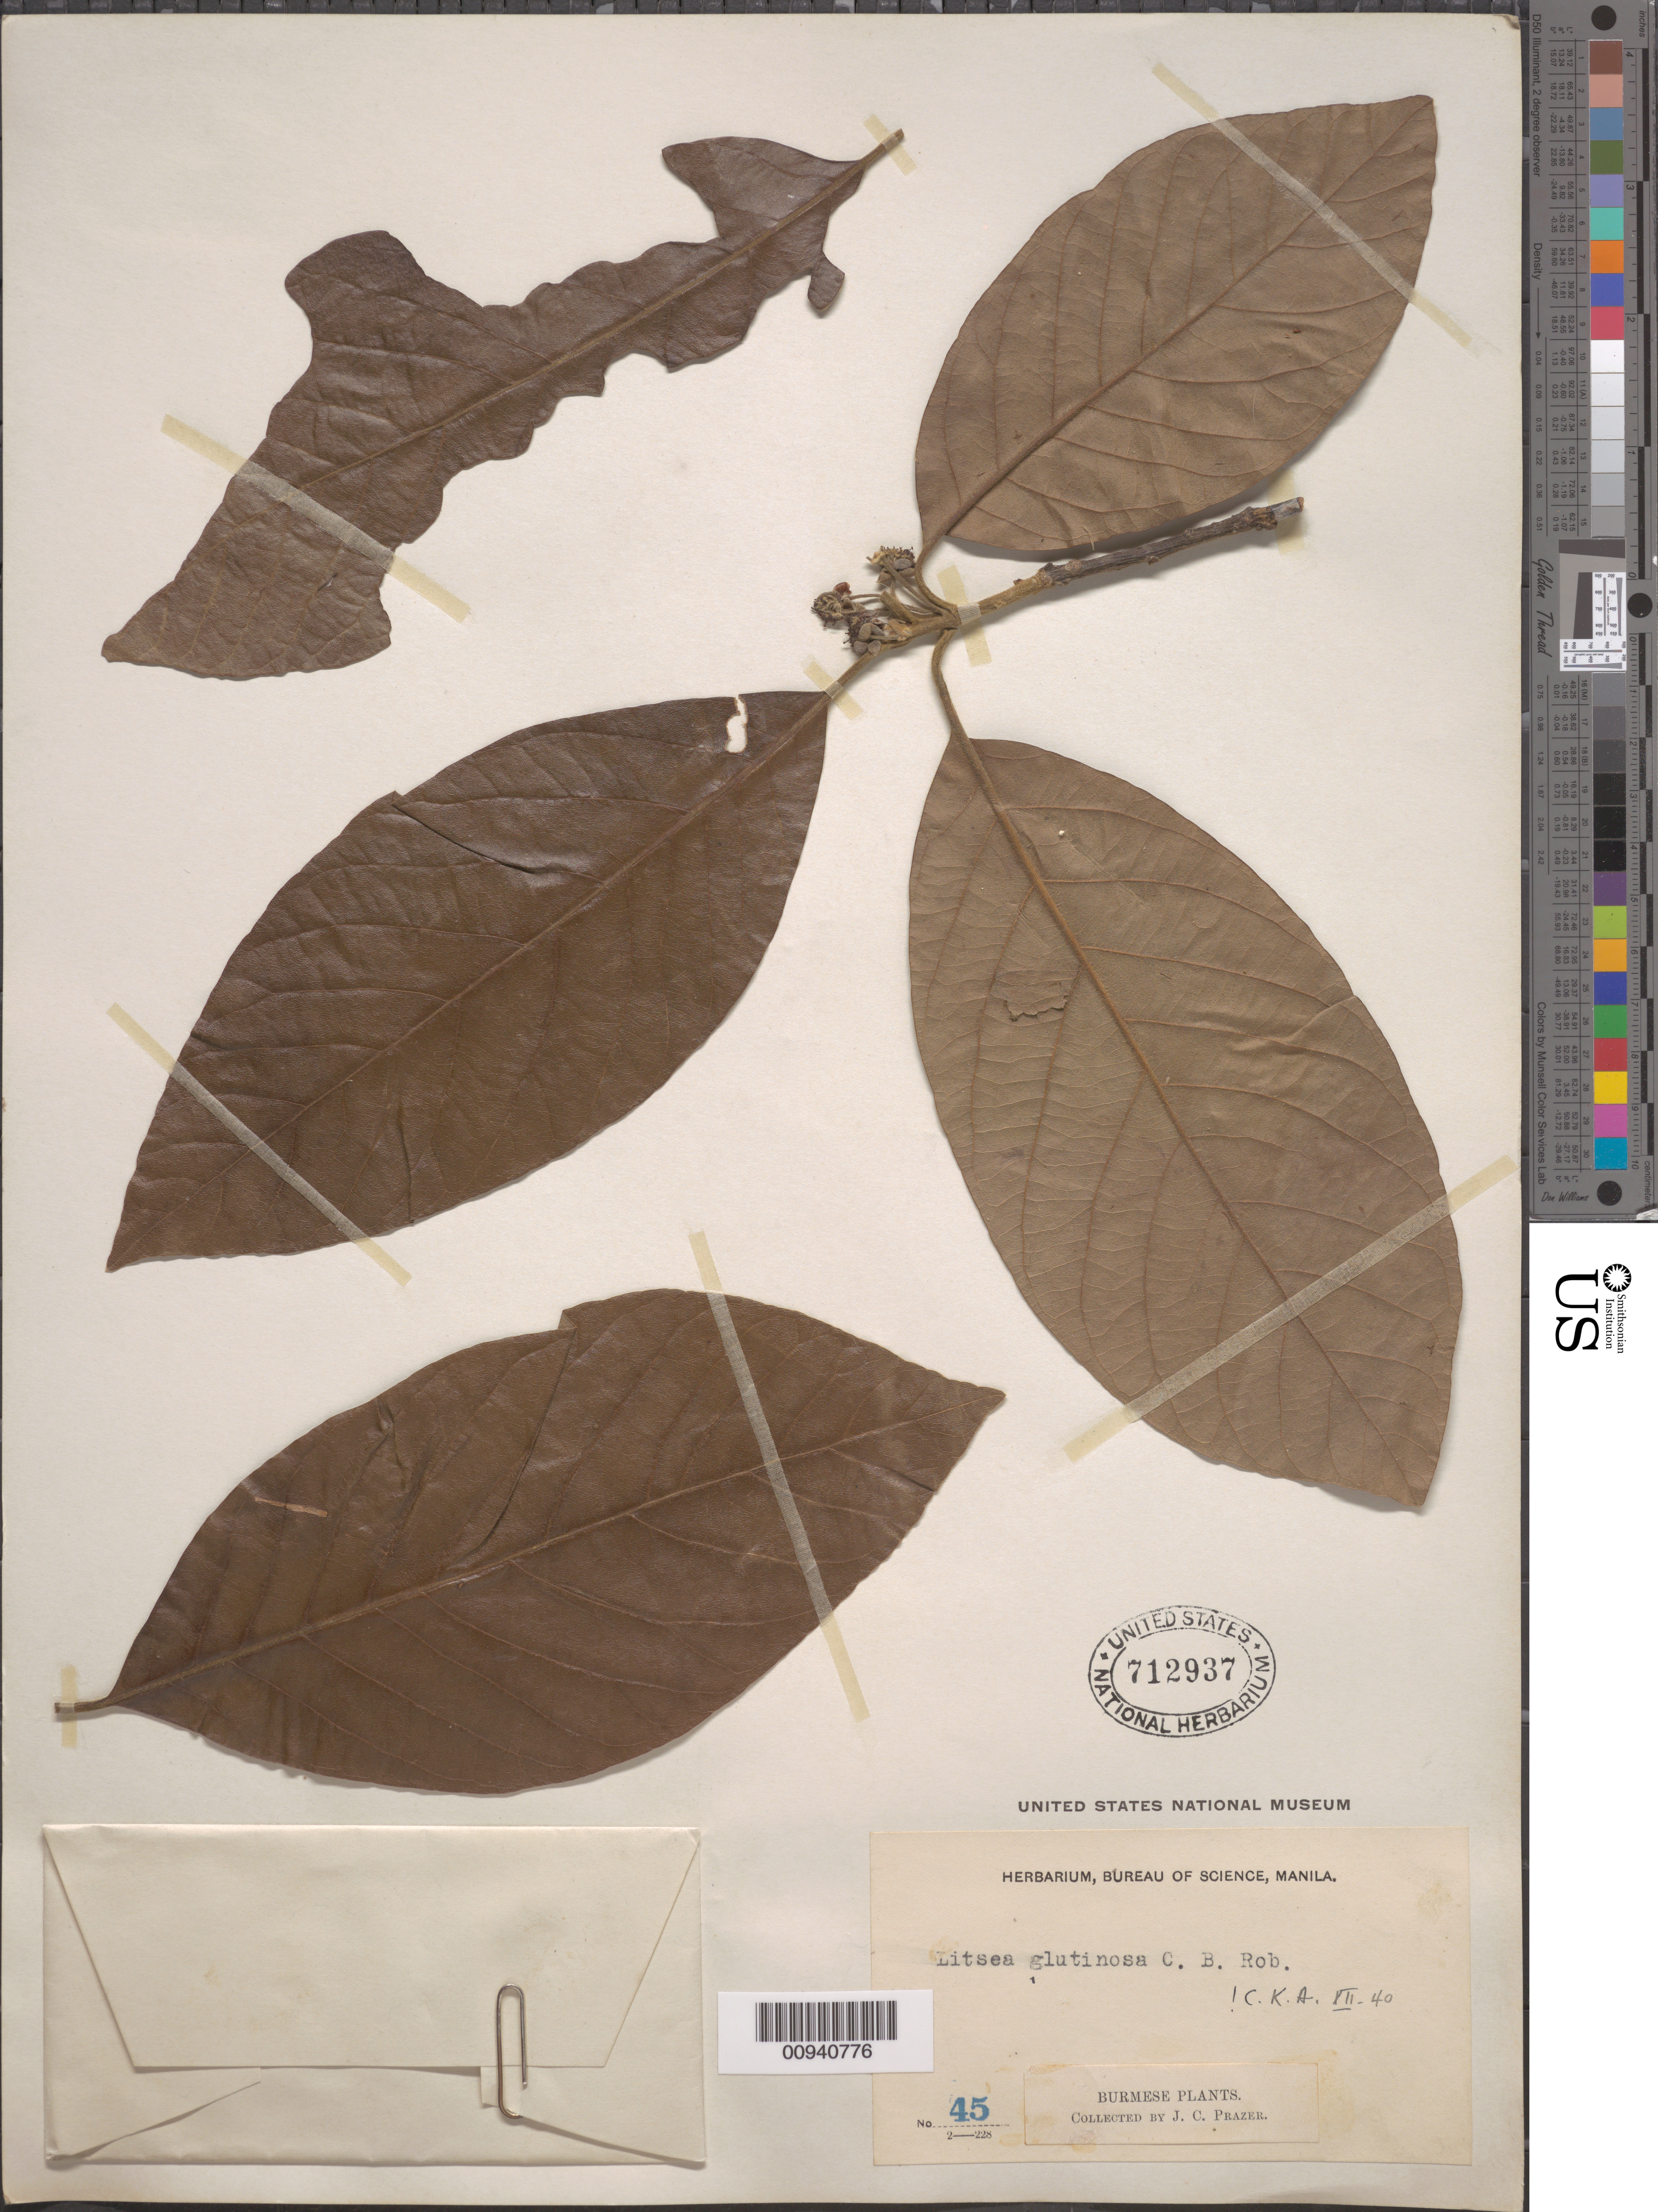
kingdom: Plantae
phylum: Tracheophyta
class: Magnoliopsida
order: Laurales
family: Lauraceae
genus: Litsea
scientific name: Litsea glutinosa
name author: (Lour.) C.B. Rob.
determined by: Allen, C. K.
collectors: J. Prazer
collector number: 45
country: Myanmar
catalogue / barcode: US 712937